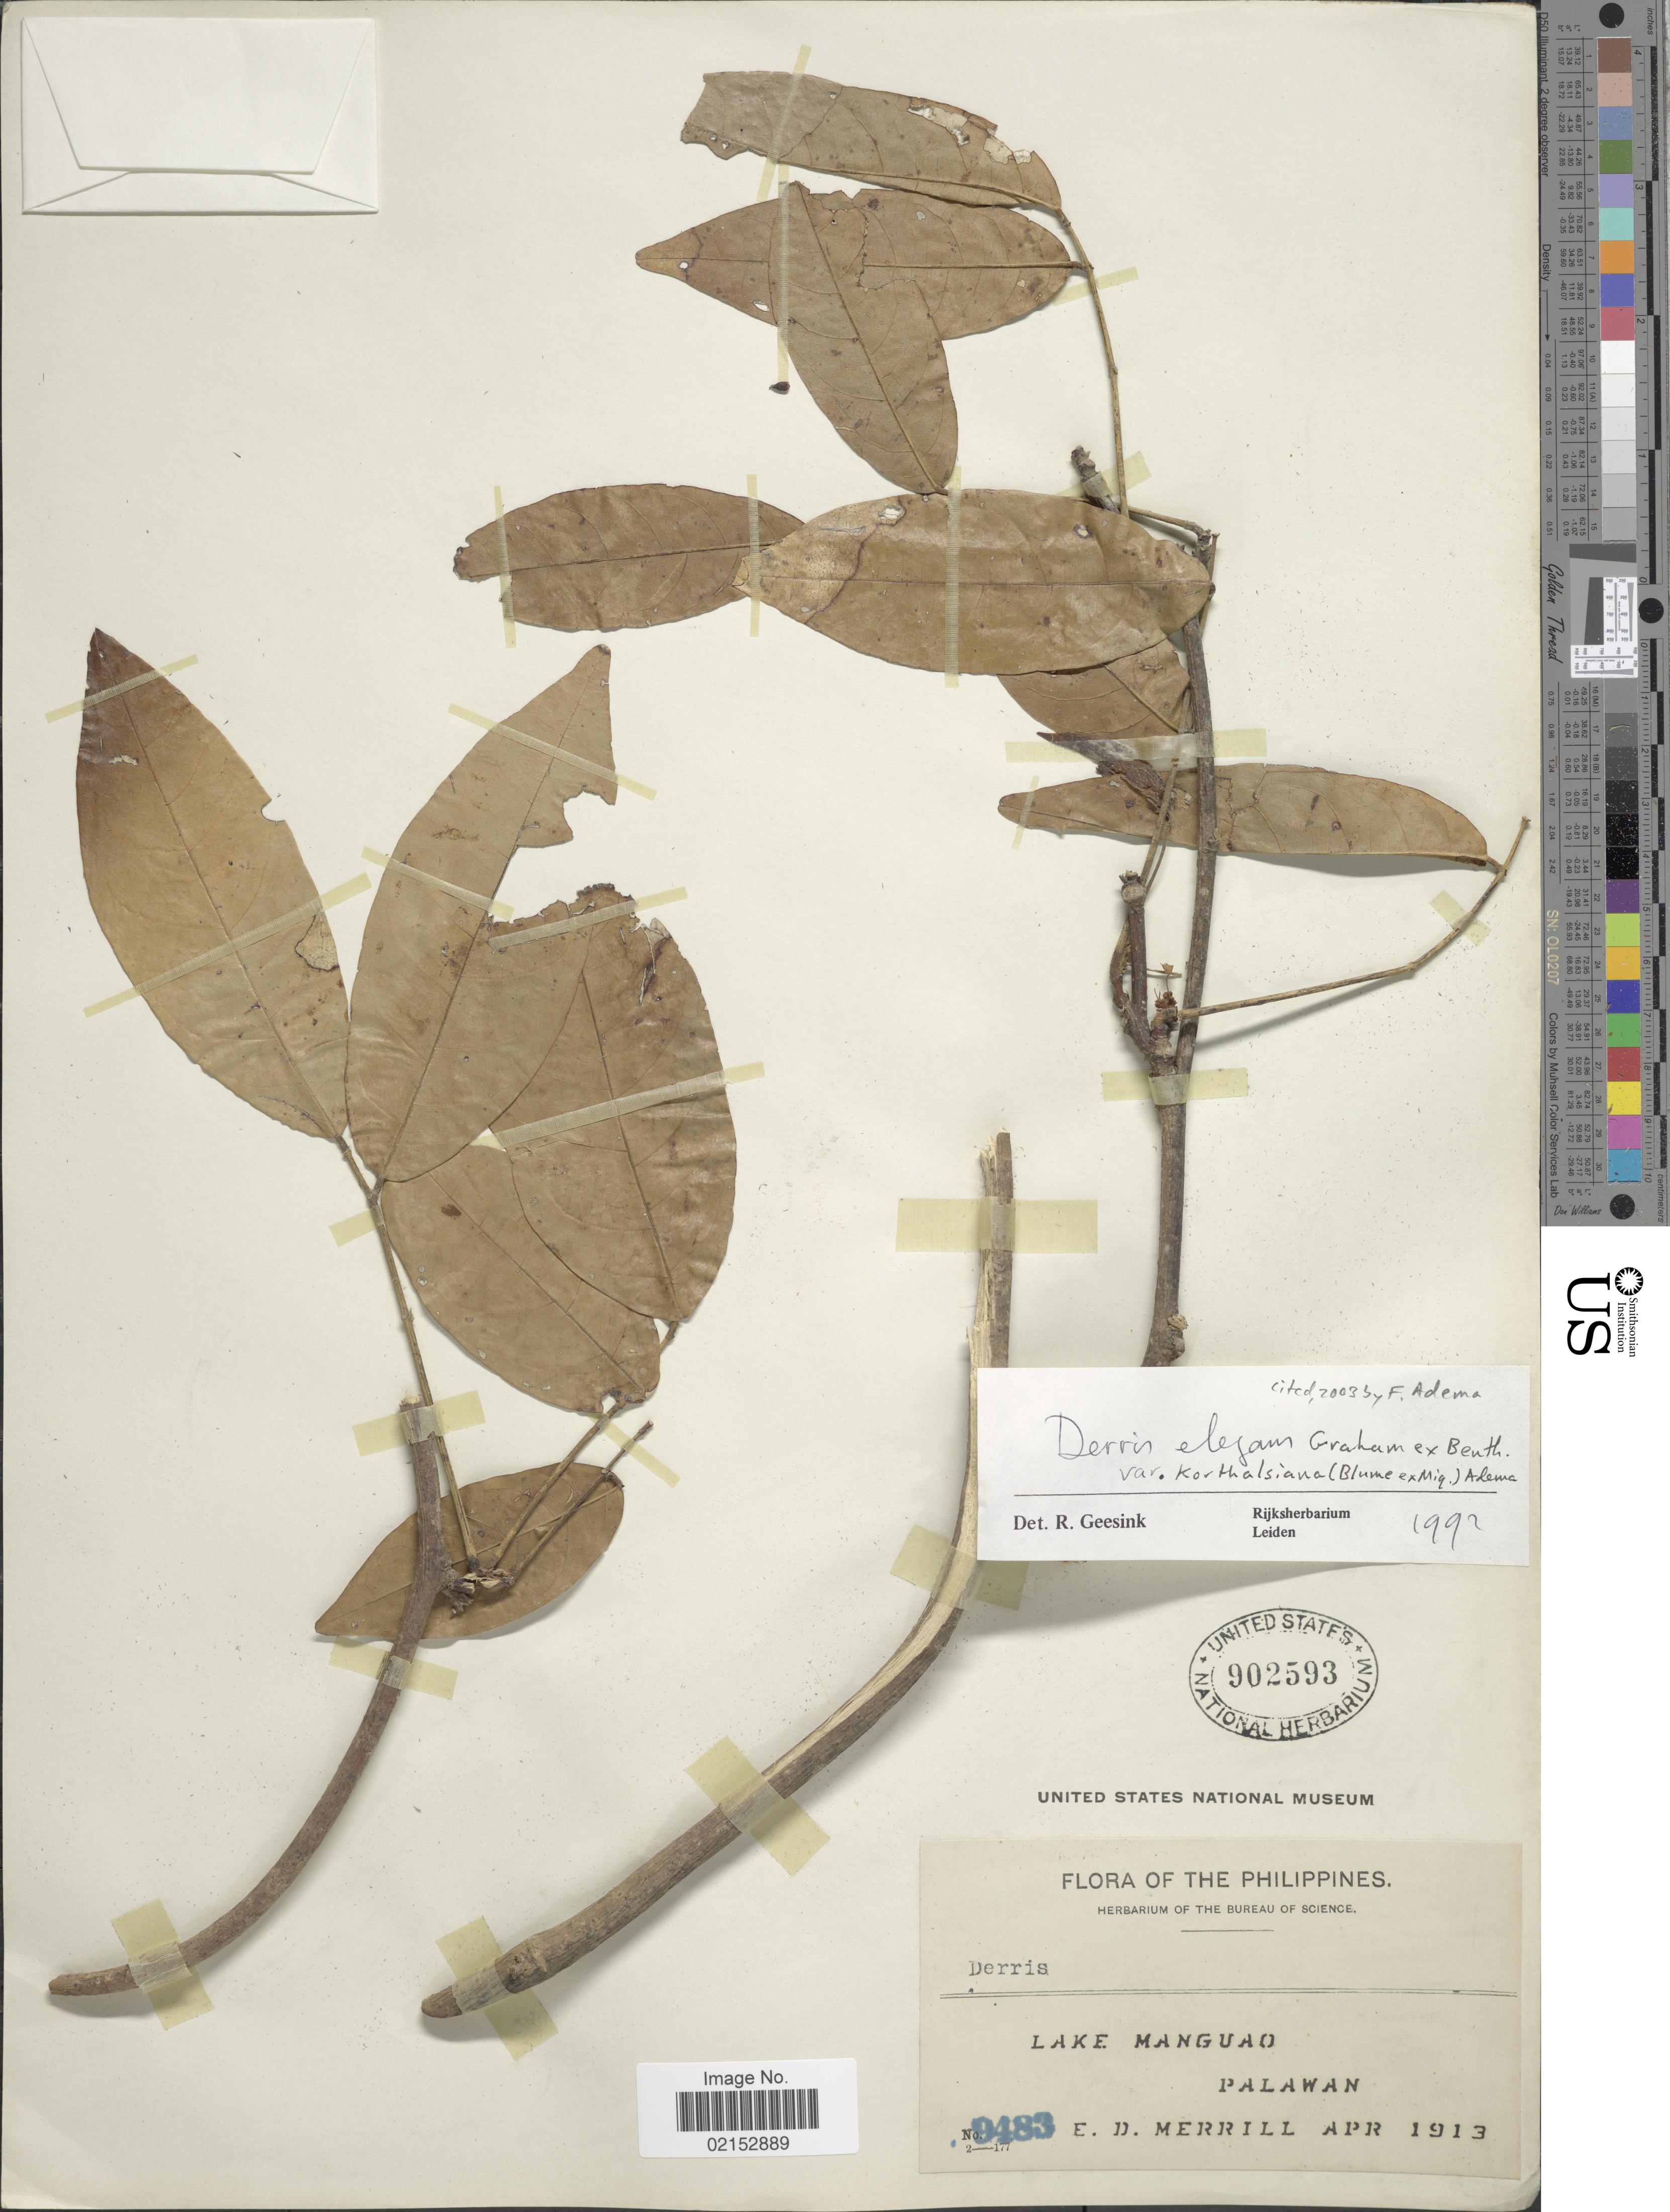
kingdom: Plantae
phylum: Tracheophyta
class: Magnoliopsida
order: Fabales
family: Fabaceae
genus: Derris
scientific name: Derris elegans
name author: Benth.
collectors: E. D. Merrill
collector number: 9483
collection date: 1913-04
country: Philippines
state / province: Mimaropa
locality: Lake Manguao, Palawan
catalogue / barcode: US 902593